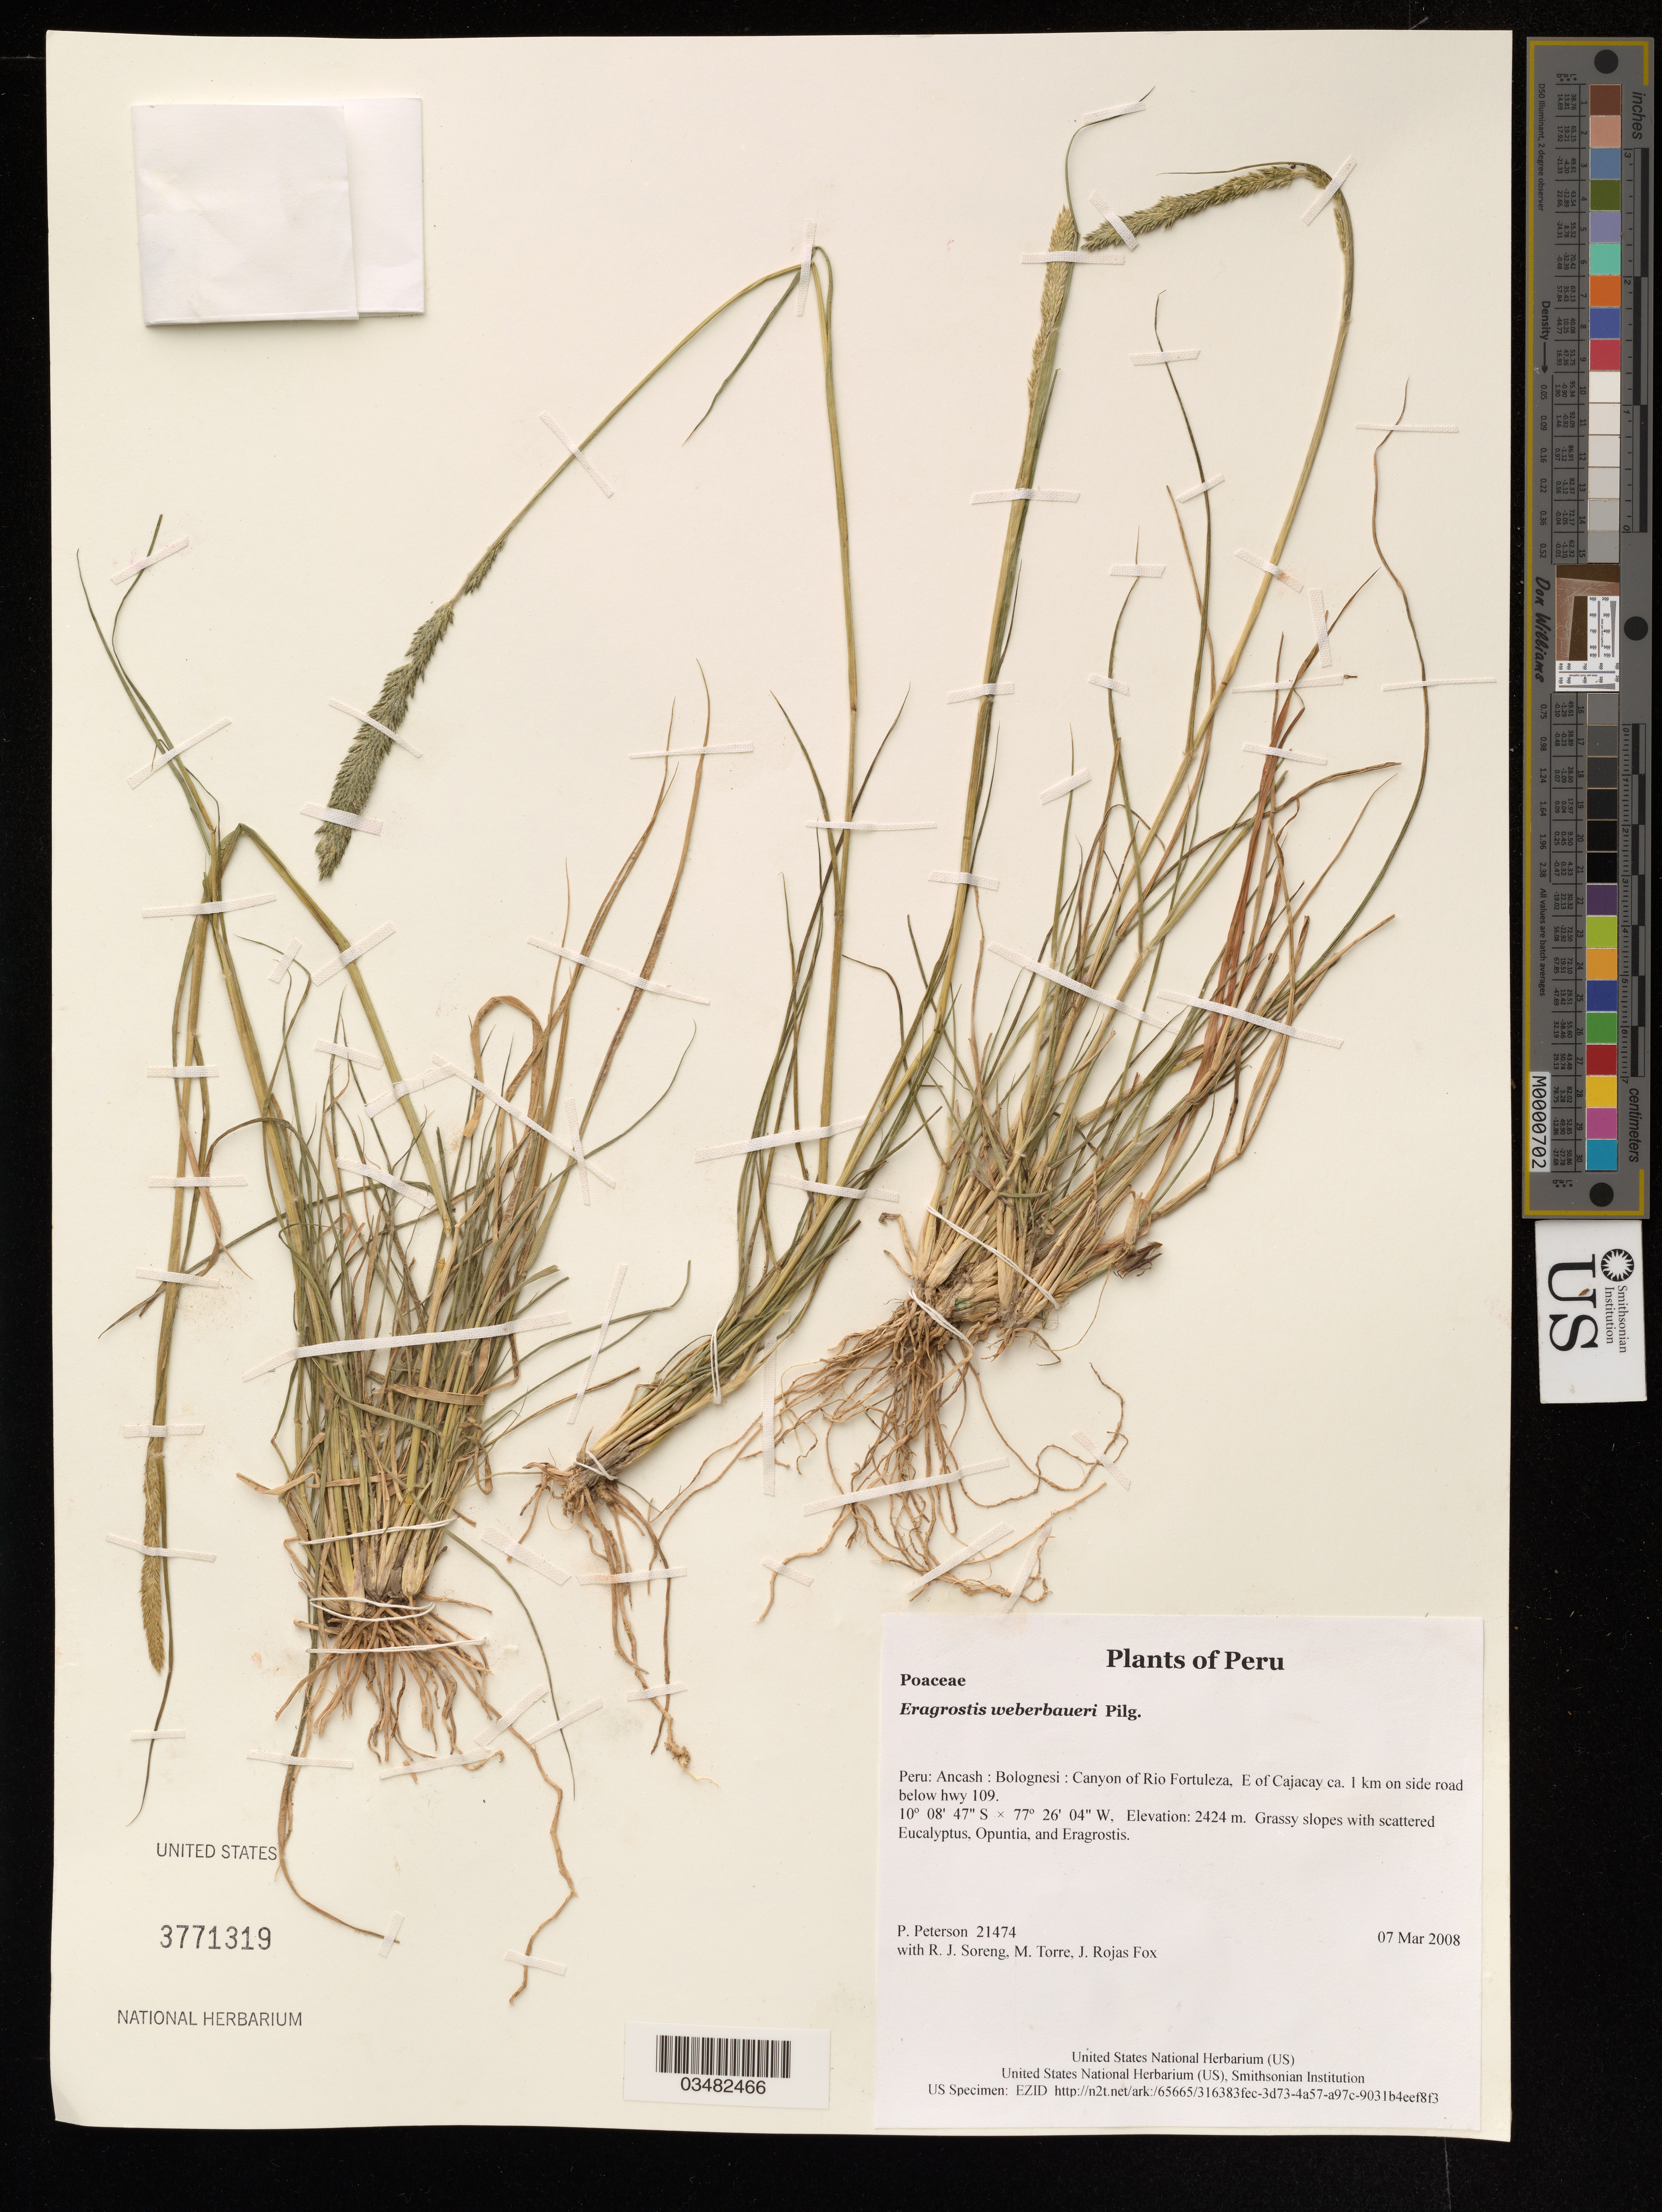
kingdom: Plantae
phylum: Tracheophyta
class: Liliopsida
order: Poales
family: Poaceae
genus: Eragrostis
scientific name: Eragrostis weberbaueri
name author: Pilg.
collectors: P. M. Peterson, R. J. Soreng, M. Torre & J. Rojas Fox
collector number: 21474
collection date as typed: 07 Mar 2008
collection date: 2008-03-07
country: Peru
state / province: Ancash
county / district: Bolognesi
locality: Canyon of Rio Fortuleza, E of Cajacay ca. 1 km on side road below hwy 109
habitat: Grassy slopes with scattered Eucalyptus, Opuntia, and Eragrostis.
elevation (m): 2424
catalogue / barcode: US 3771319